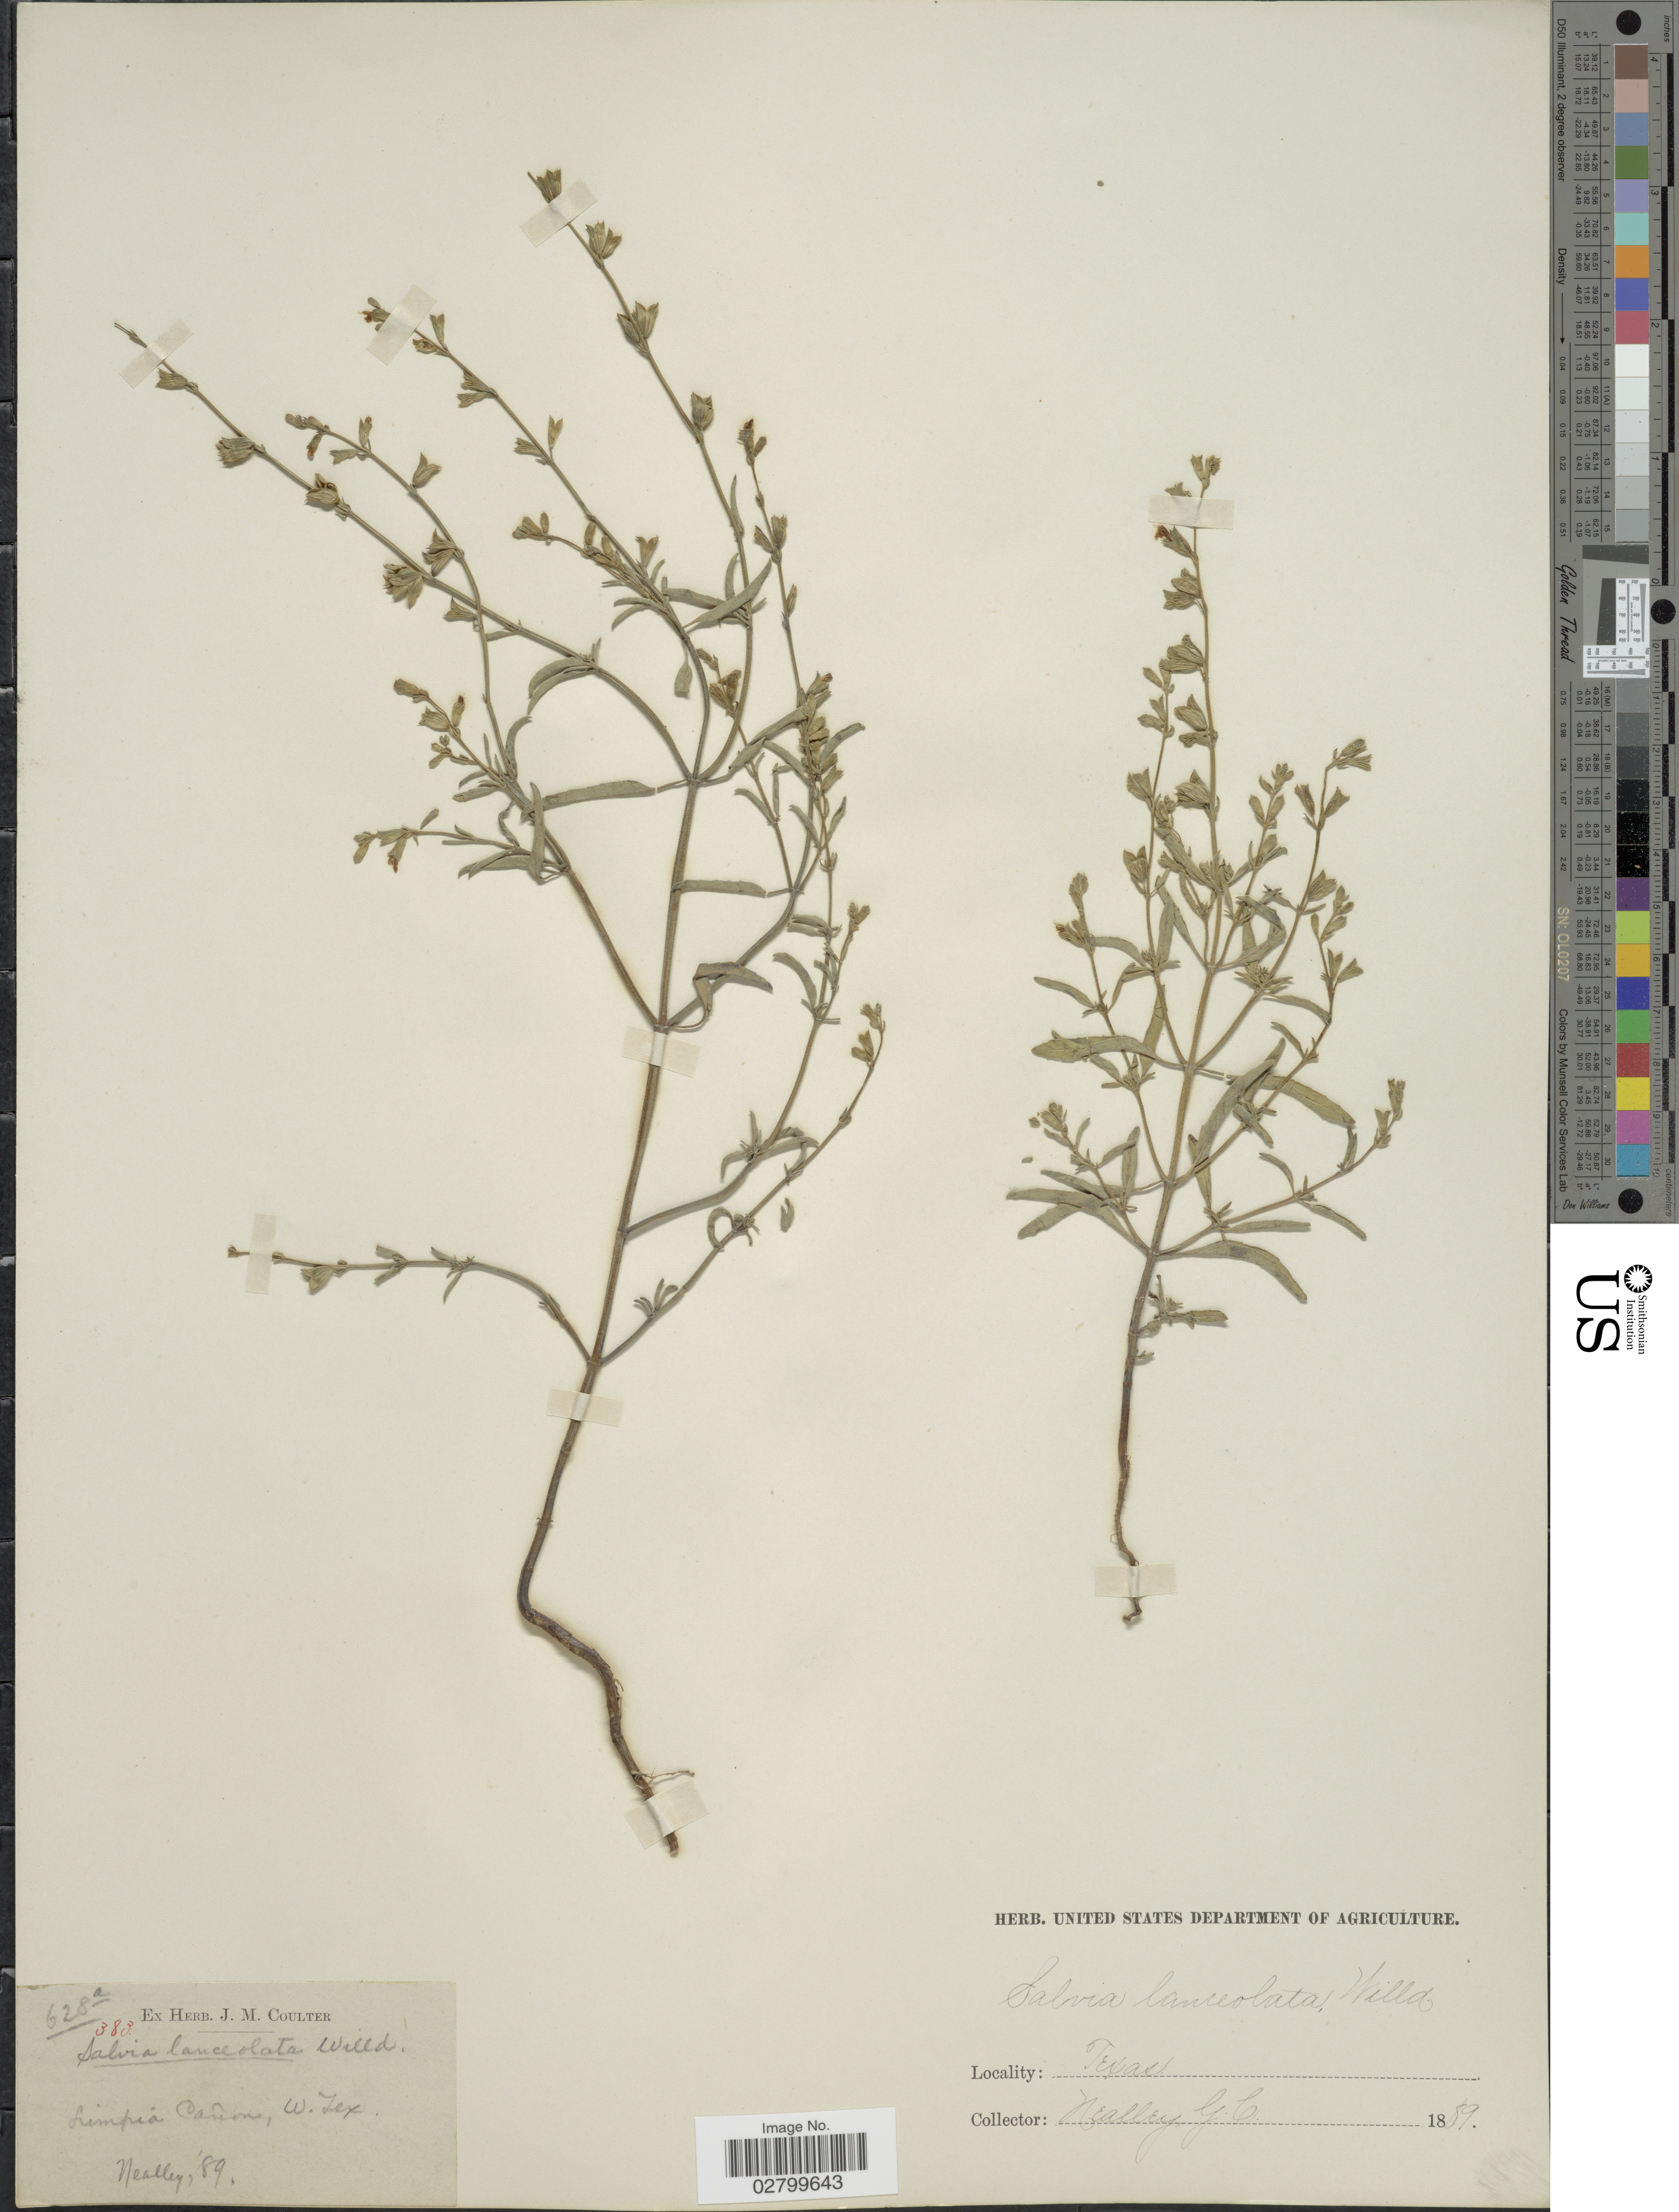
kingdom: Plantae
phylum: Tracheophyta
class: Magnoliopsida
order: Lamiales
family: Lamiaceae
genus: Salvia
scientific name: Salvia lanceolata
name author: Brouss.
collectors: G. C. Nealley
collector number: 628a/383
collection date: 1889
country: United States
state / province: Texas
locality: Limpia Cañon, W. Tex.